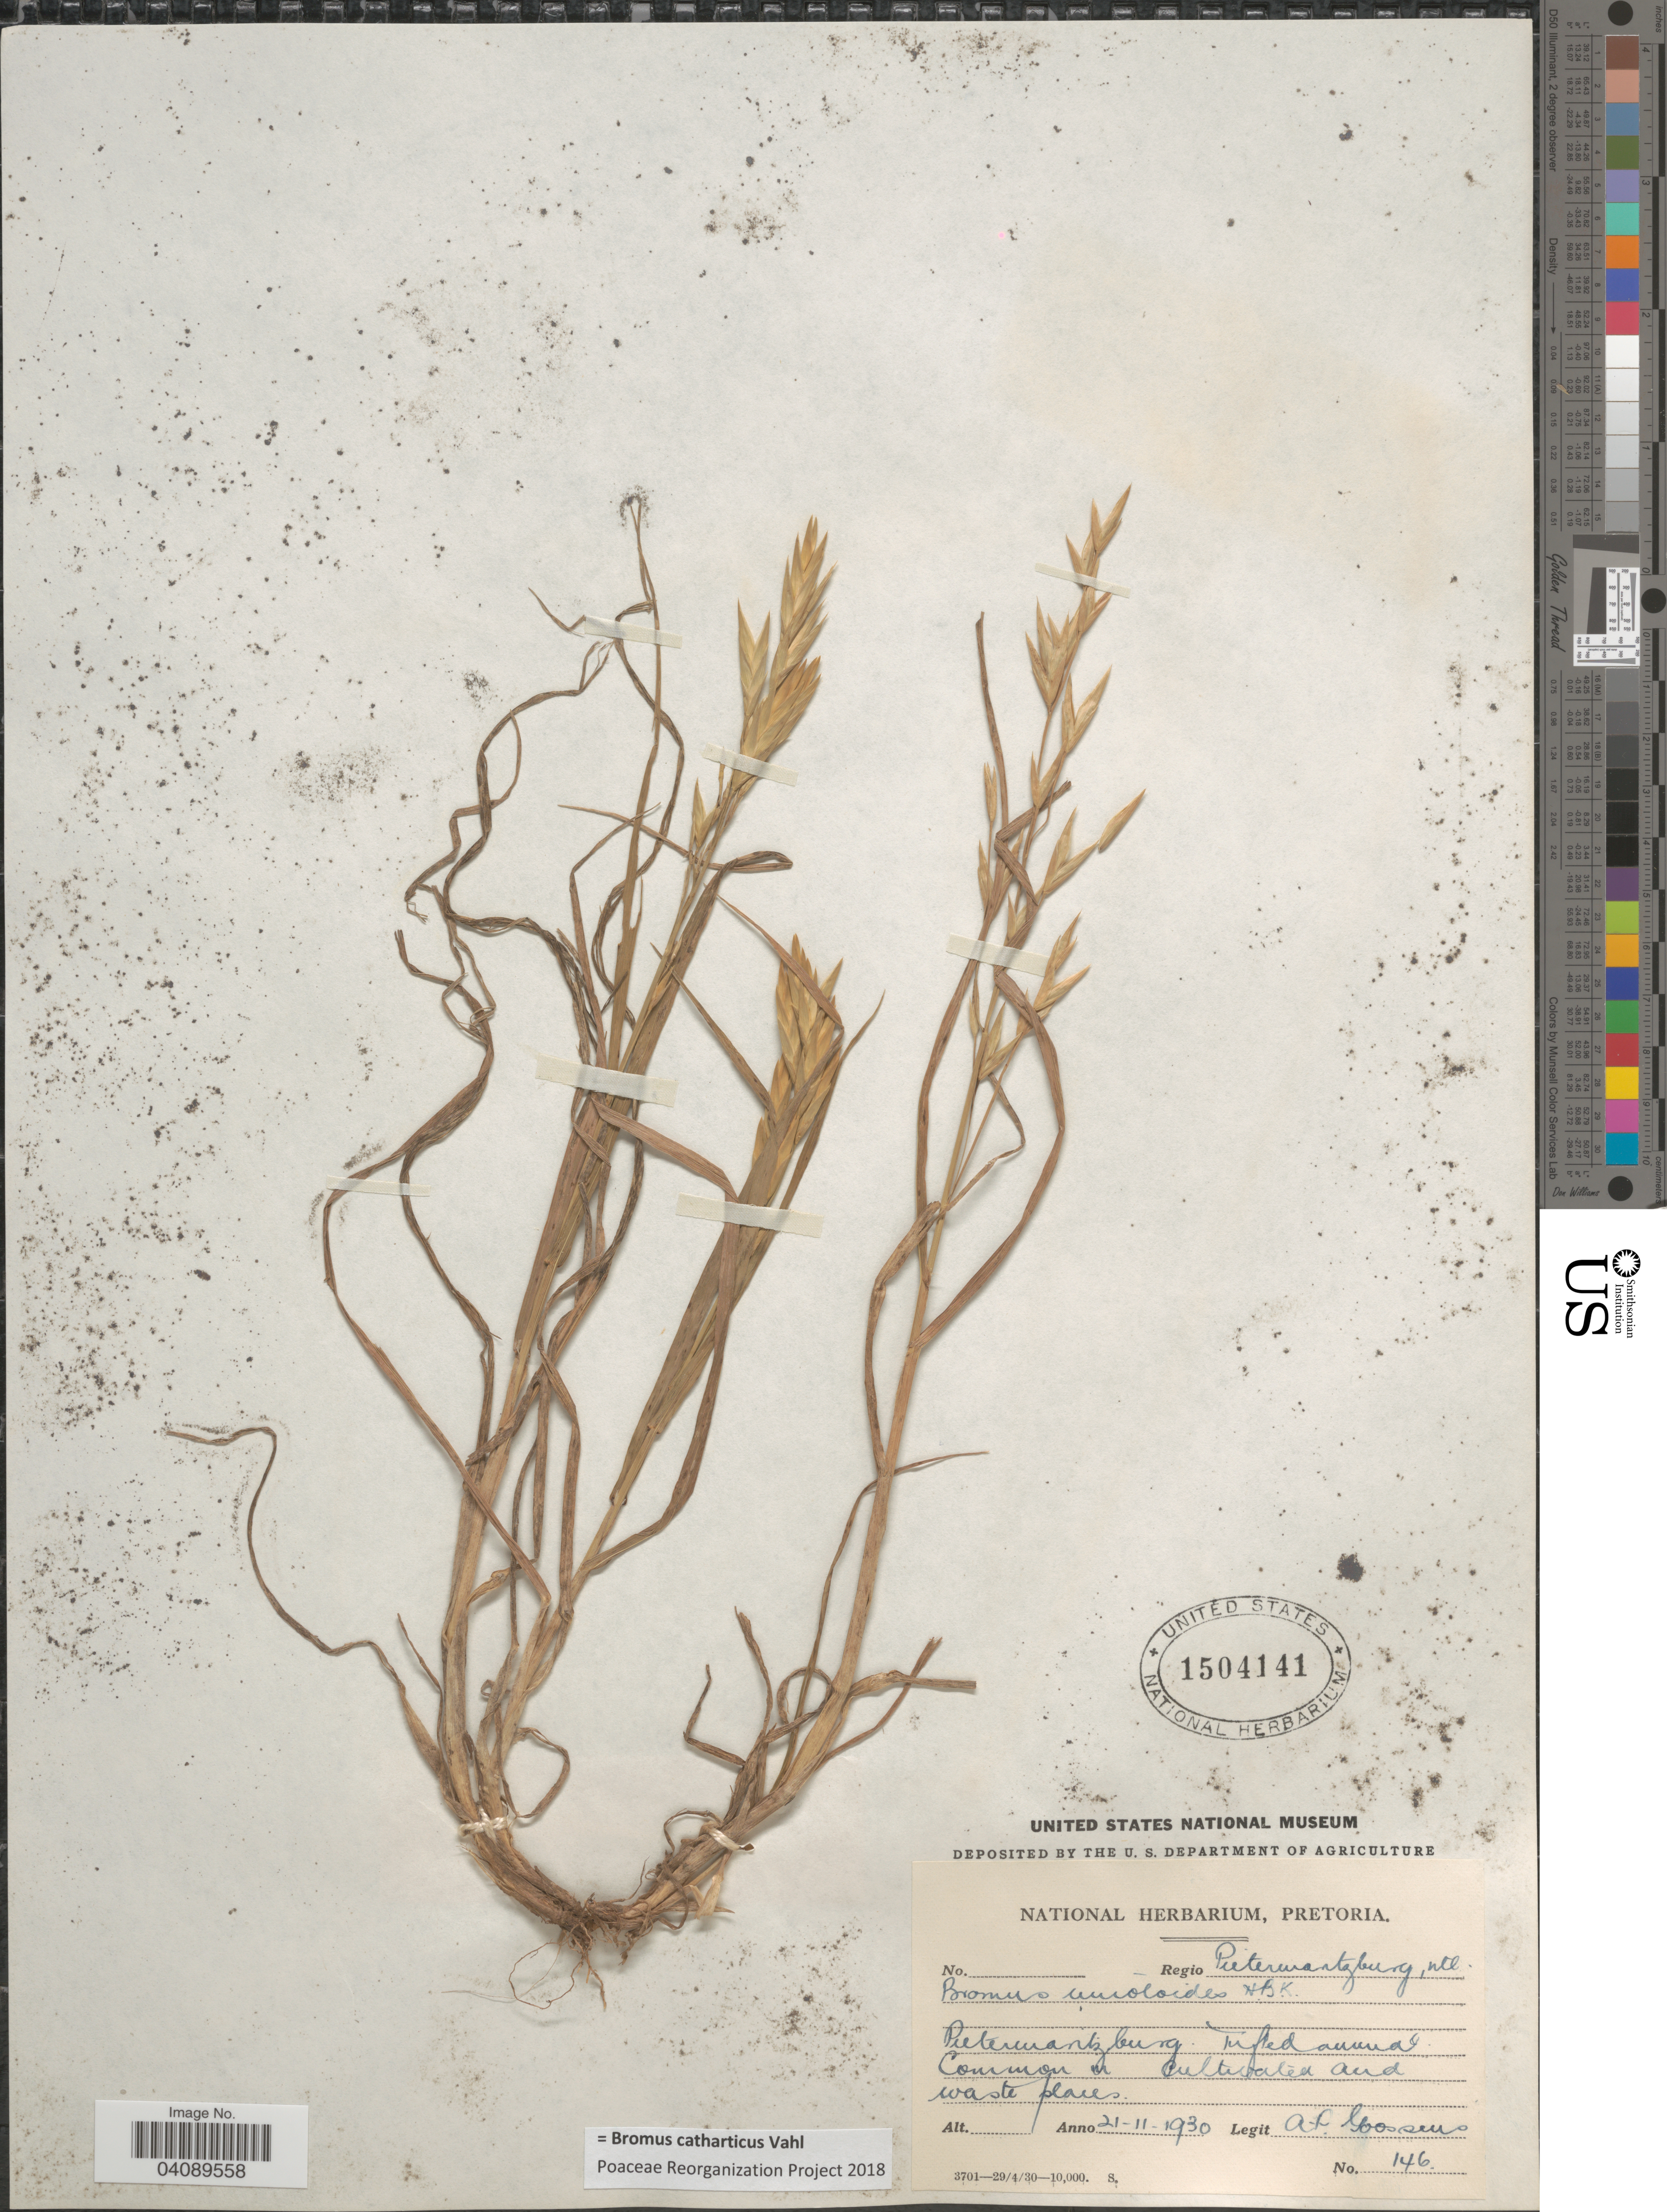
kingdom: Plantae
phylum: Tracheophyta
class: Liliopsida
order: Poales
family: Poaceae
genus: Bromus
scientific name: Bromus catharticus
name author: Vahl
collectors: A. P. G. Goossens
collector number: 146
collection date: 1930-11-21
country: South Africa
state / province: KwaZulu-Natal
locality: Regio Pietermaritzburg, Ntl. Pietermaritzburg.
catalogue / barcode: US 1504141